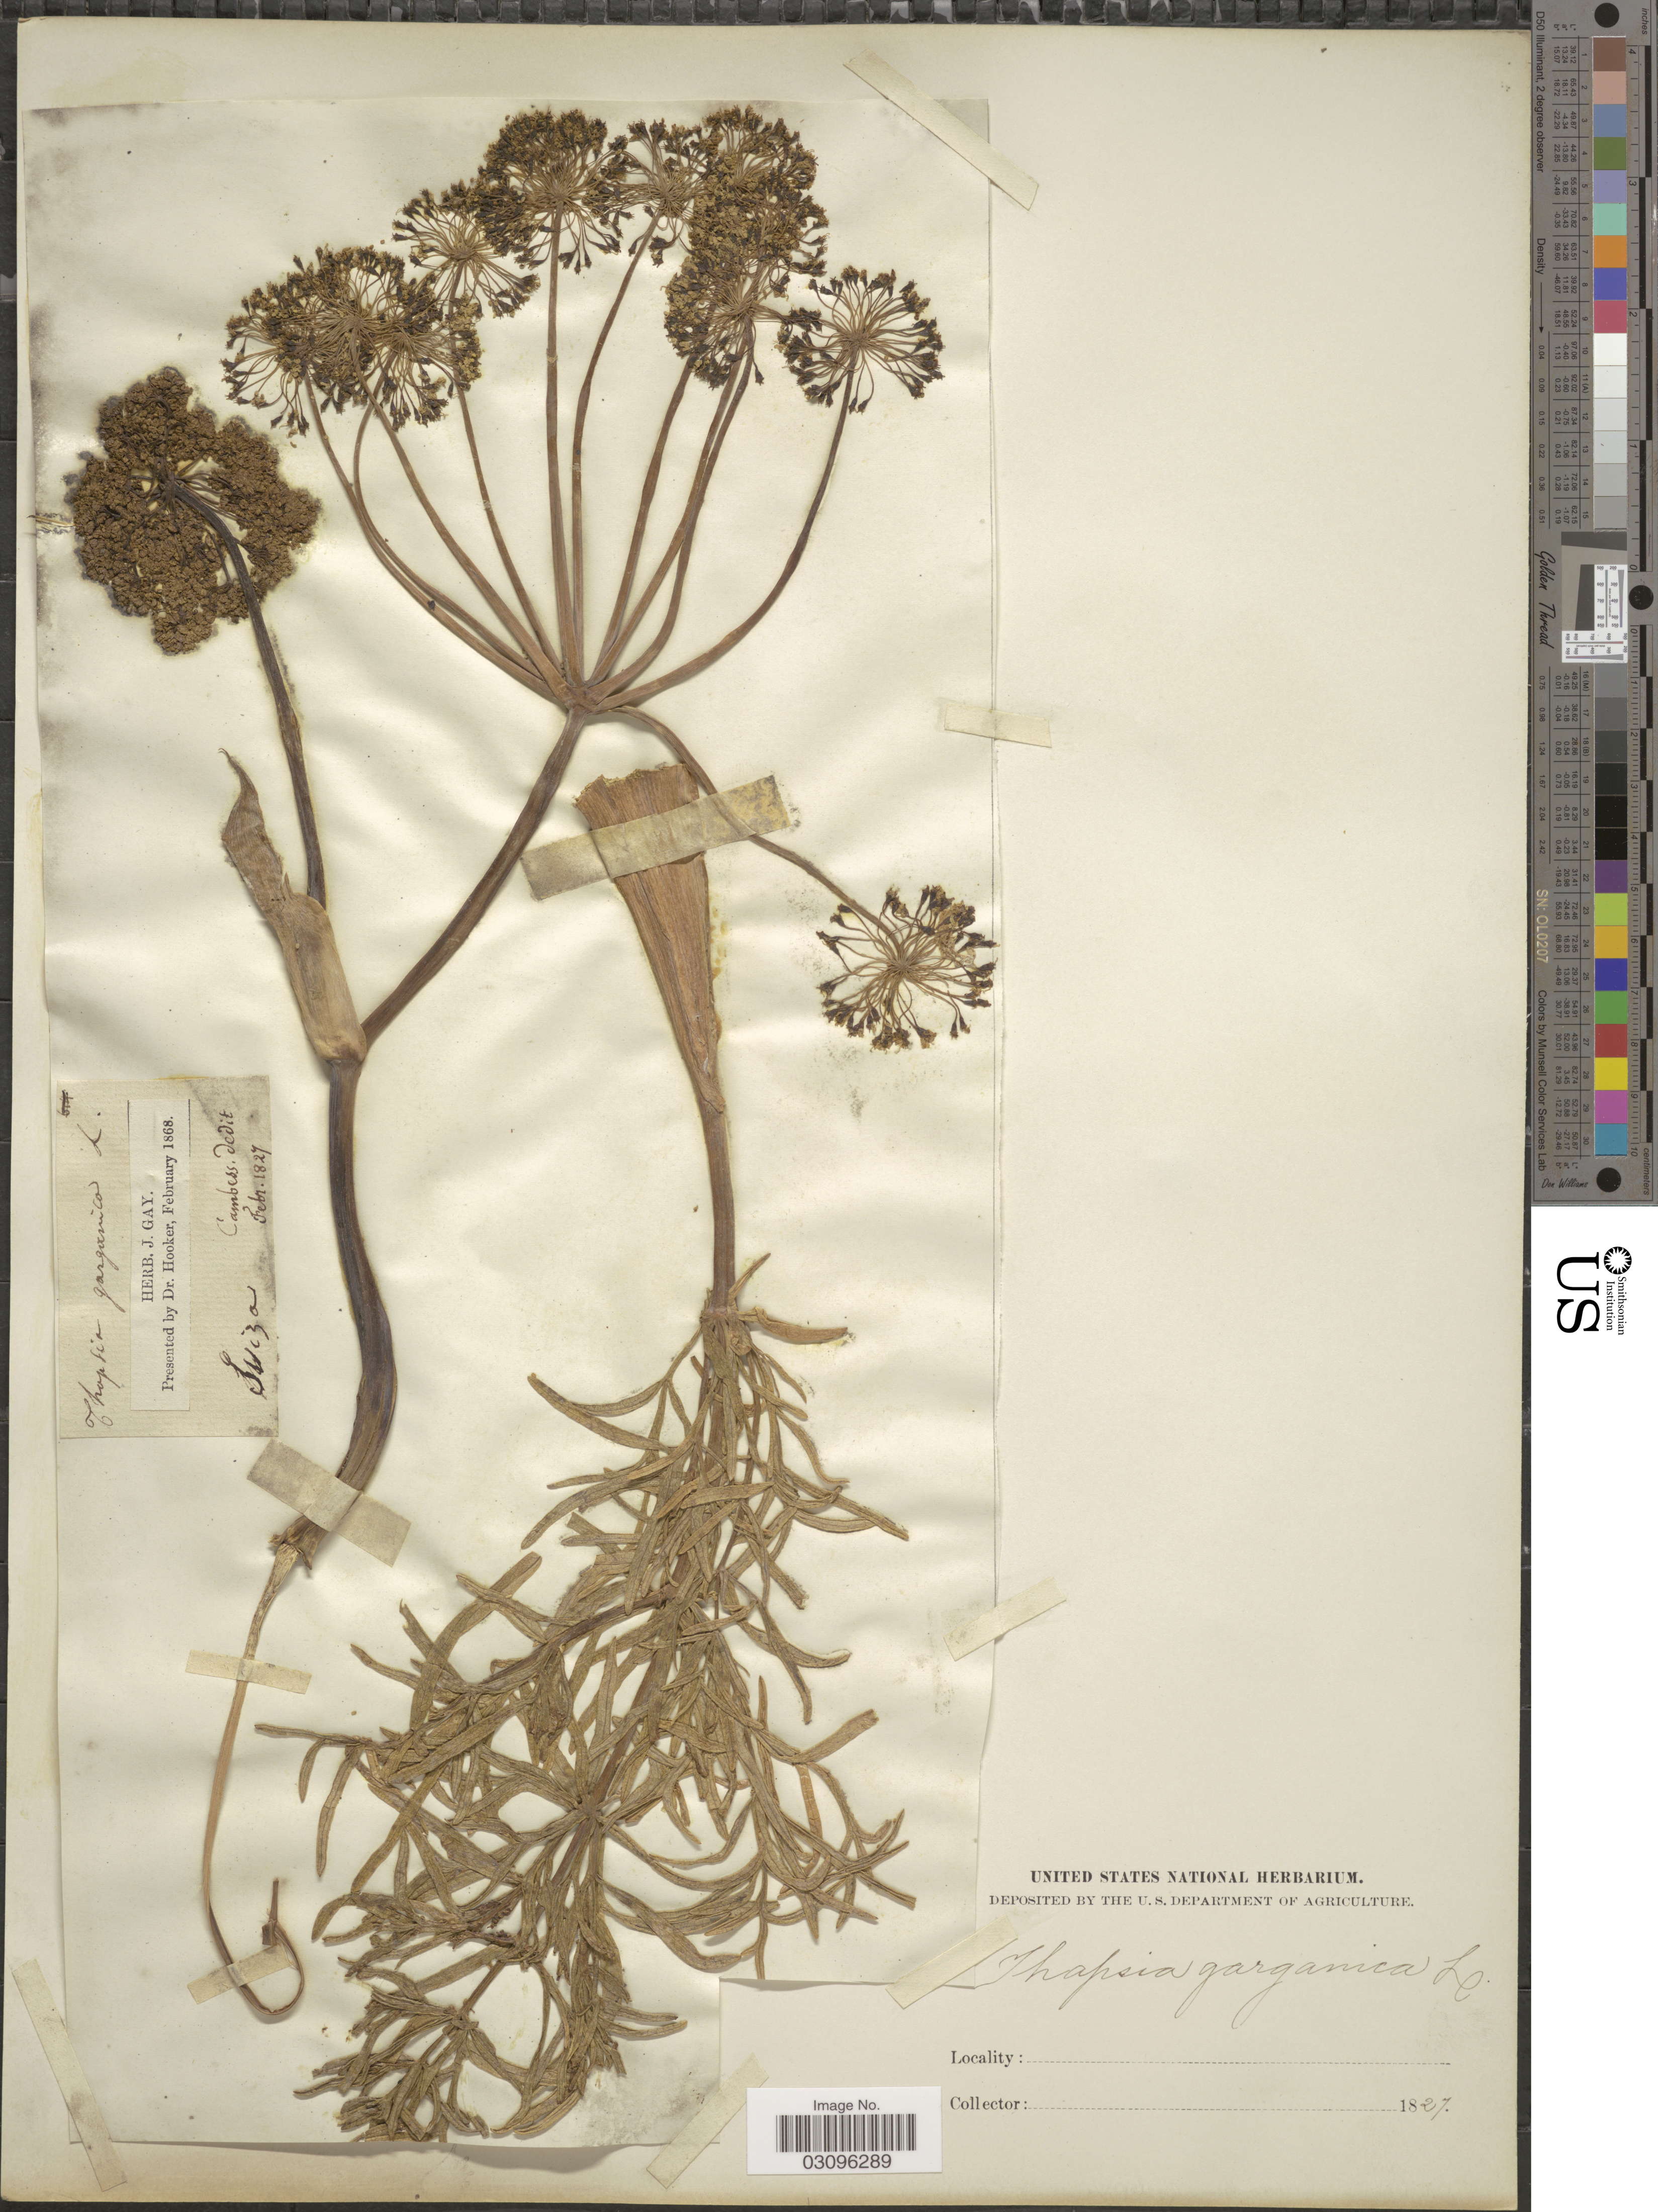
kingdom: Plantae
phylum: Tracheophyta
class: Magnoliopsida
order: Apiales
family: Apiaceae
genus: Thapsia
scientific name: Thapsia garganica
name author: L.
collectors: ex herb. United States National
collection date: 1827